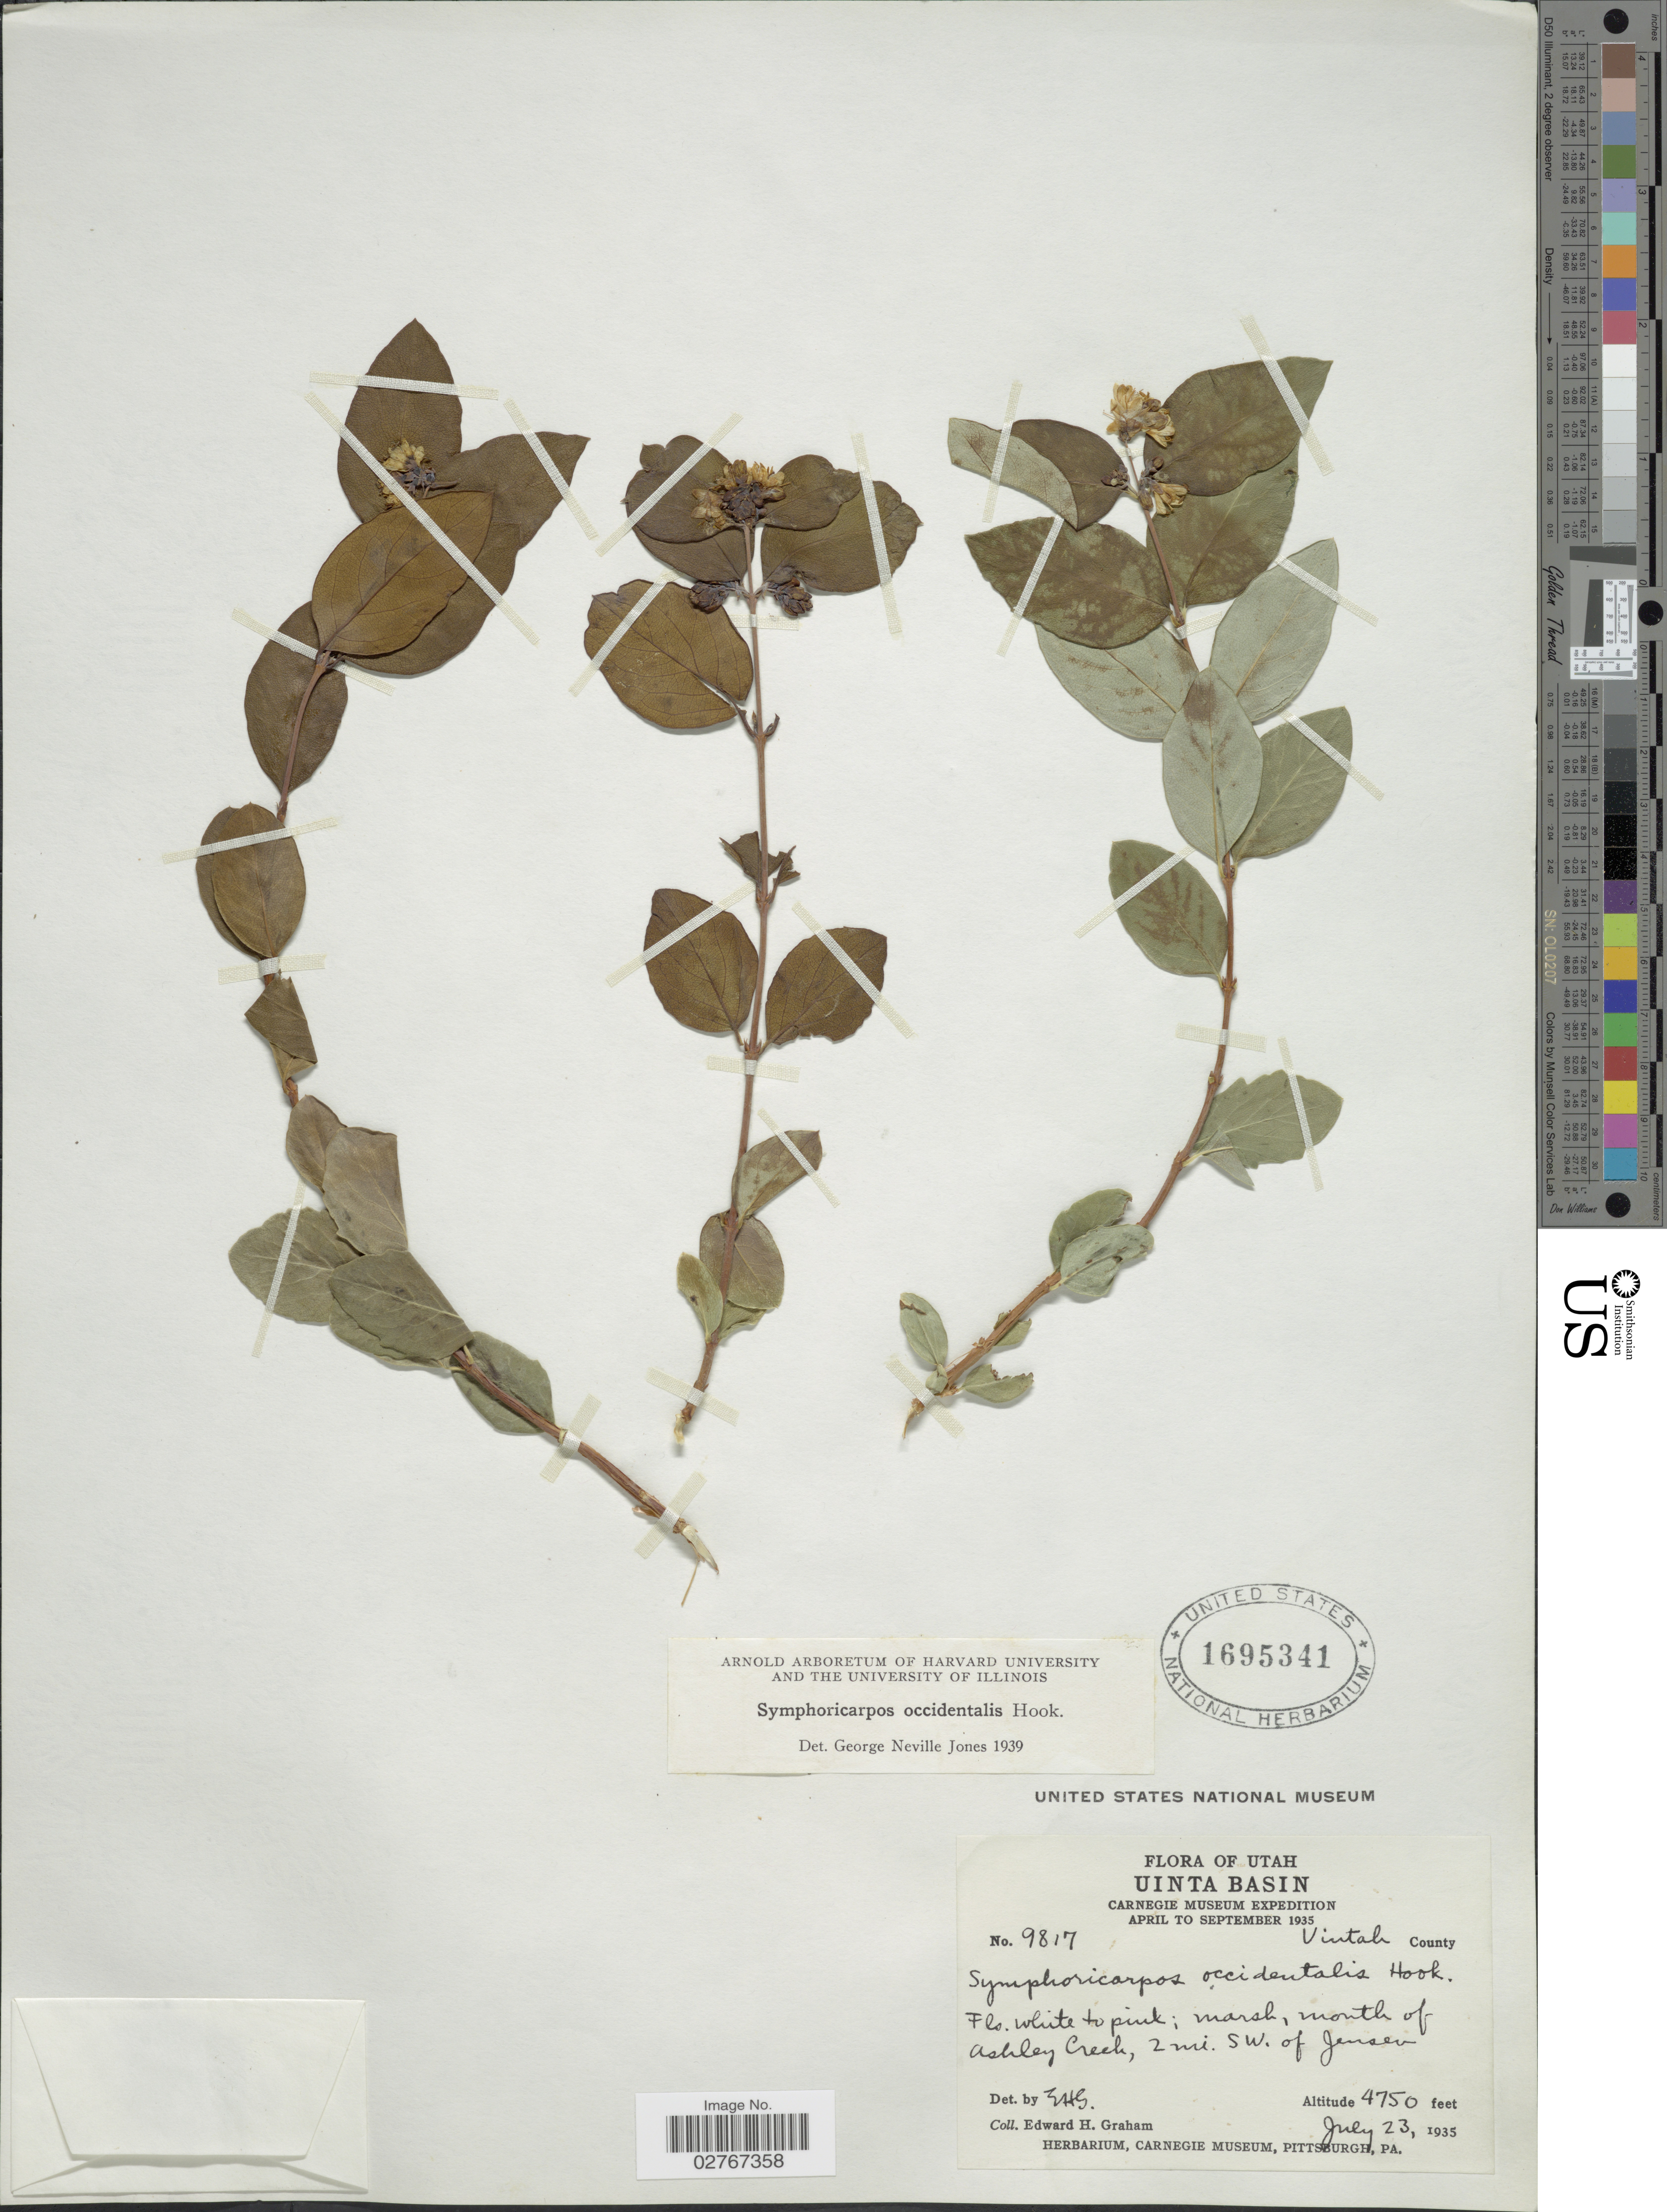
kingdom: Plantae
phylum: Tracheophyta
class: Magnoliopsida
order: Dipsacales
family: Caprifoliaceae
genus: Symphoricarpos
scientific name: Symphoricarpos occidentalis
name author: (R. Br.) Hook.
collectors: E. H. Graham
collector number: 9817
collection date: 1935-07-23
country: United States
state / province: Utah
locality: Uinta basin. Uintah County. Mouth of Ashley Creek, 2 mi. SW. of Jensen.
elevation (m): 1448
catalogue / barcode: US 1695341